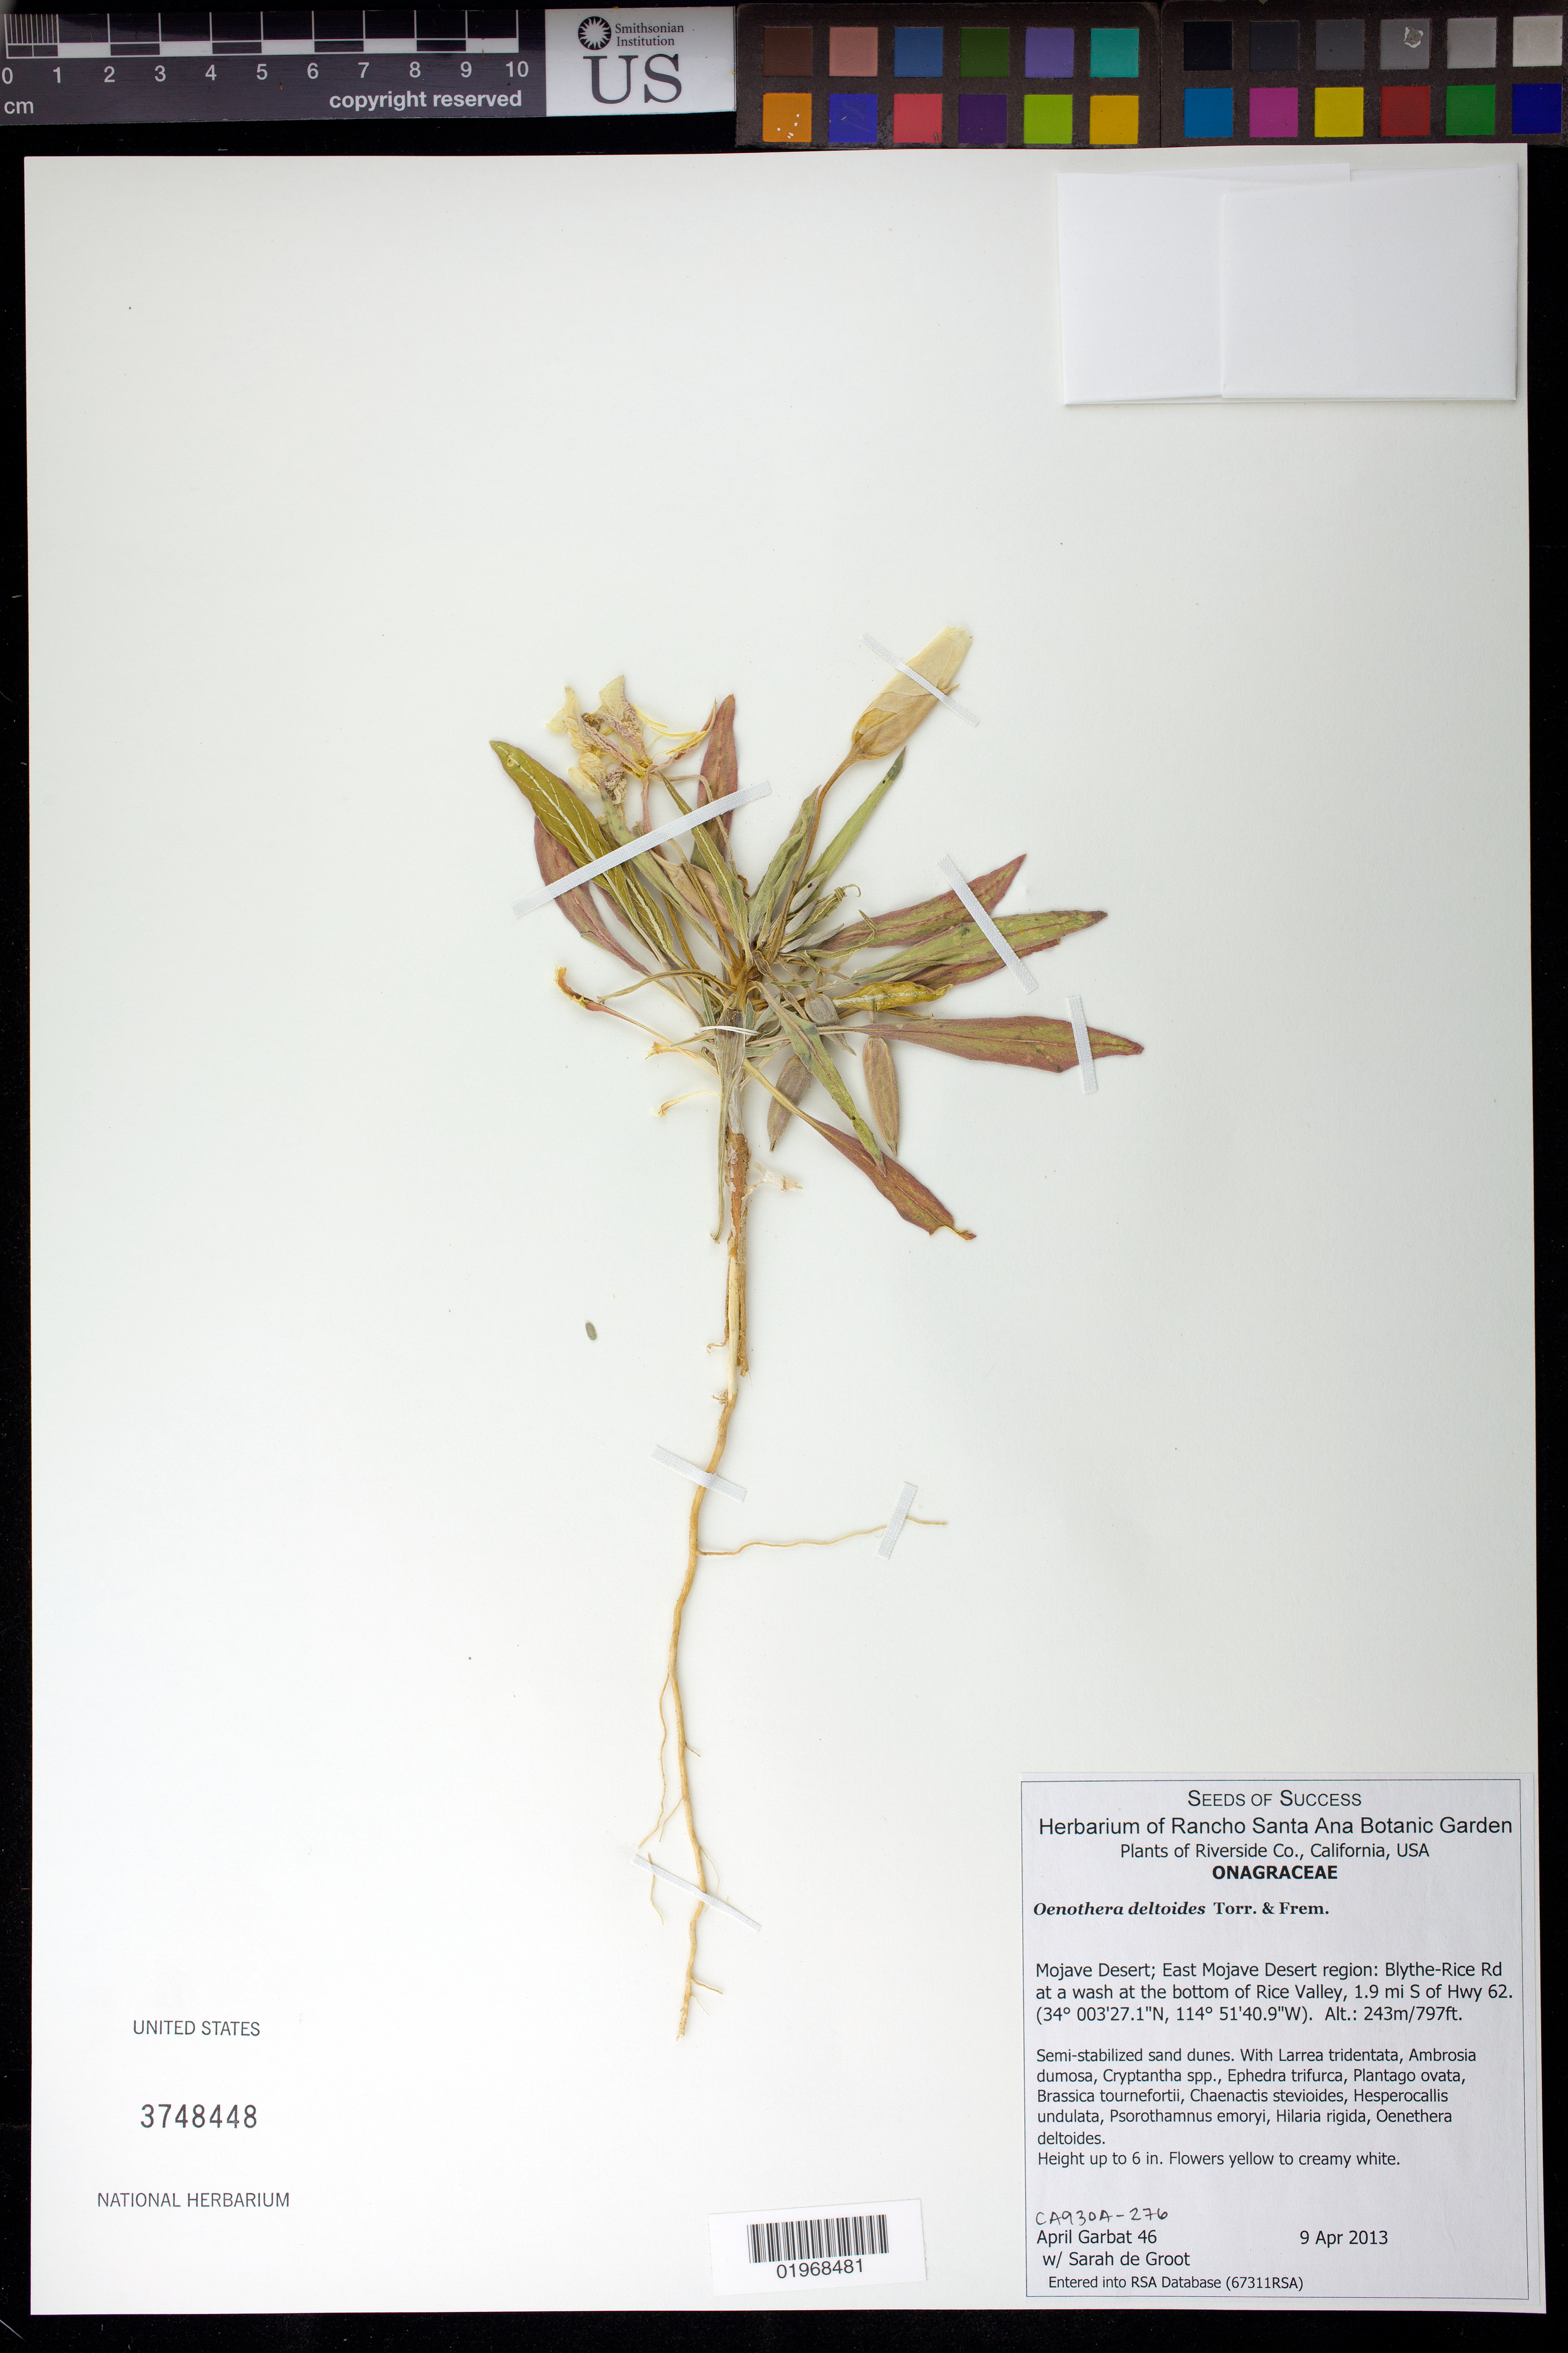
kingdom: Plantae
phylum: Tracheophyta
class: Magnoliopsida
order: Myrtales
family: Onagraceae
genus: Oenothera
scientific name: Oenothera deltoides subsp. deltoides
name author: Torr. & Frém.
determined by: Wagner, W. L., (BOT), Smithsonian Institution - National Museum of Natural History (UNITED STATES)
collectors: A. Garbat & S. De Groot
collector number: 46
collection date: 2013-04-09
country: United States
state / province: California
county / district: Riverside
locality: Mojave Desert, East Mojave Desert region: Blythe-Rice Rd. at a wash at the bottom of Rice Valley, 1.0 mi S of Hwy 62.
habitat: Semi-stabilized sand dunes.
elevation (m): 243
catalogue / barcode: US 3748448